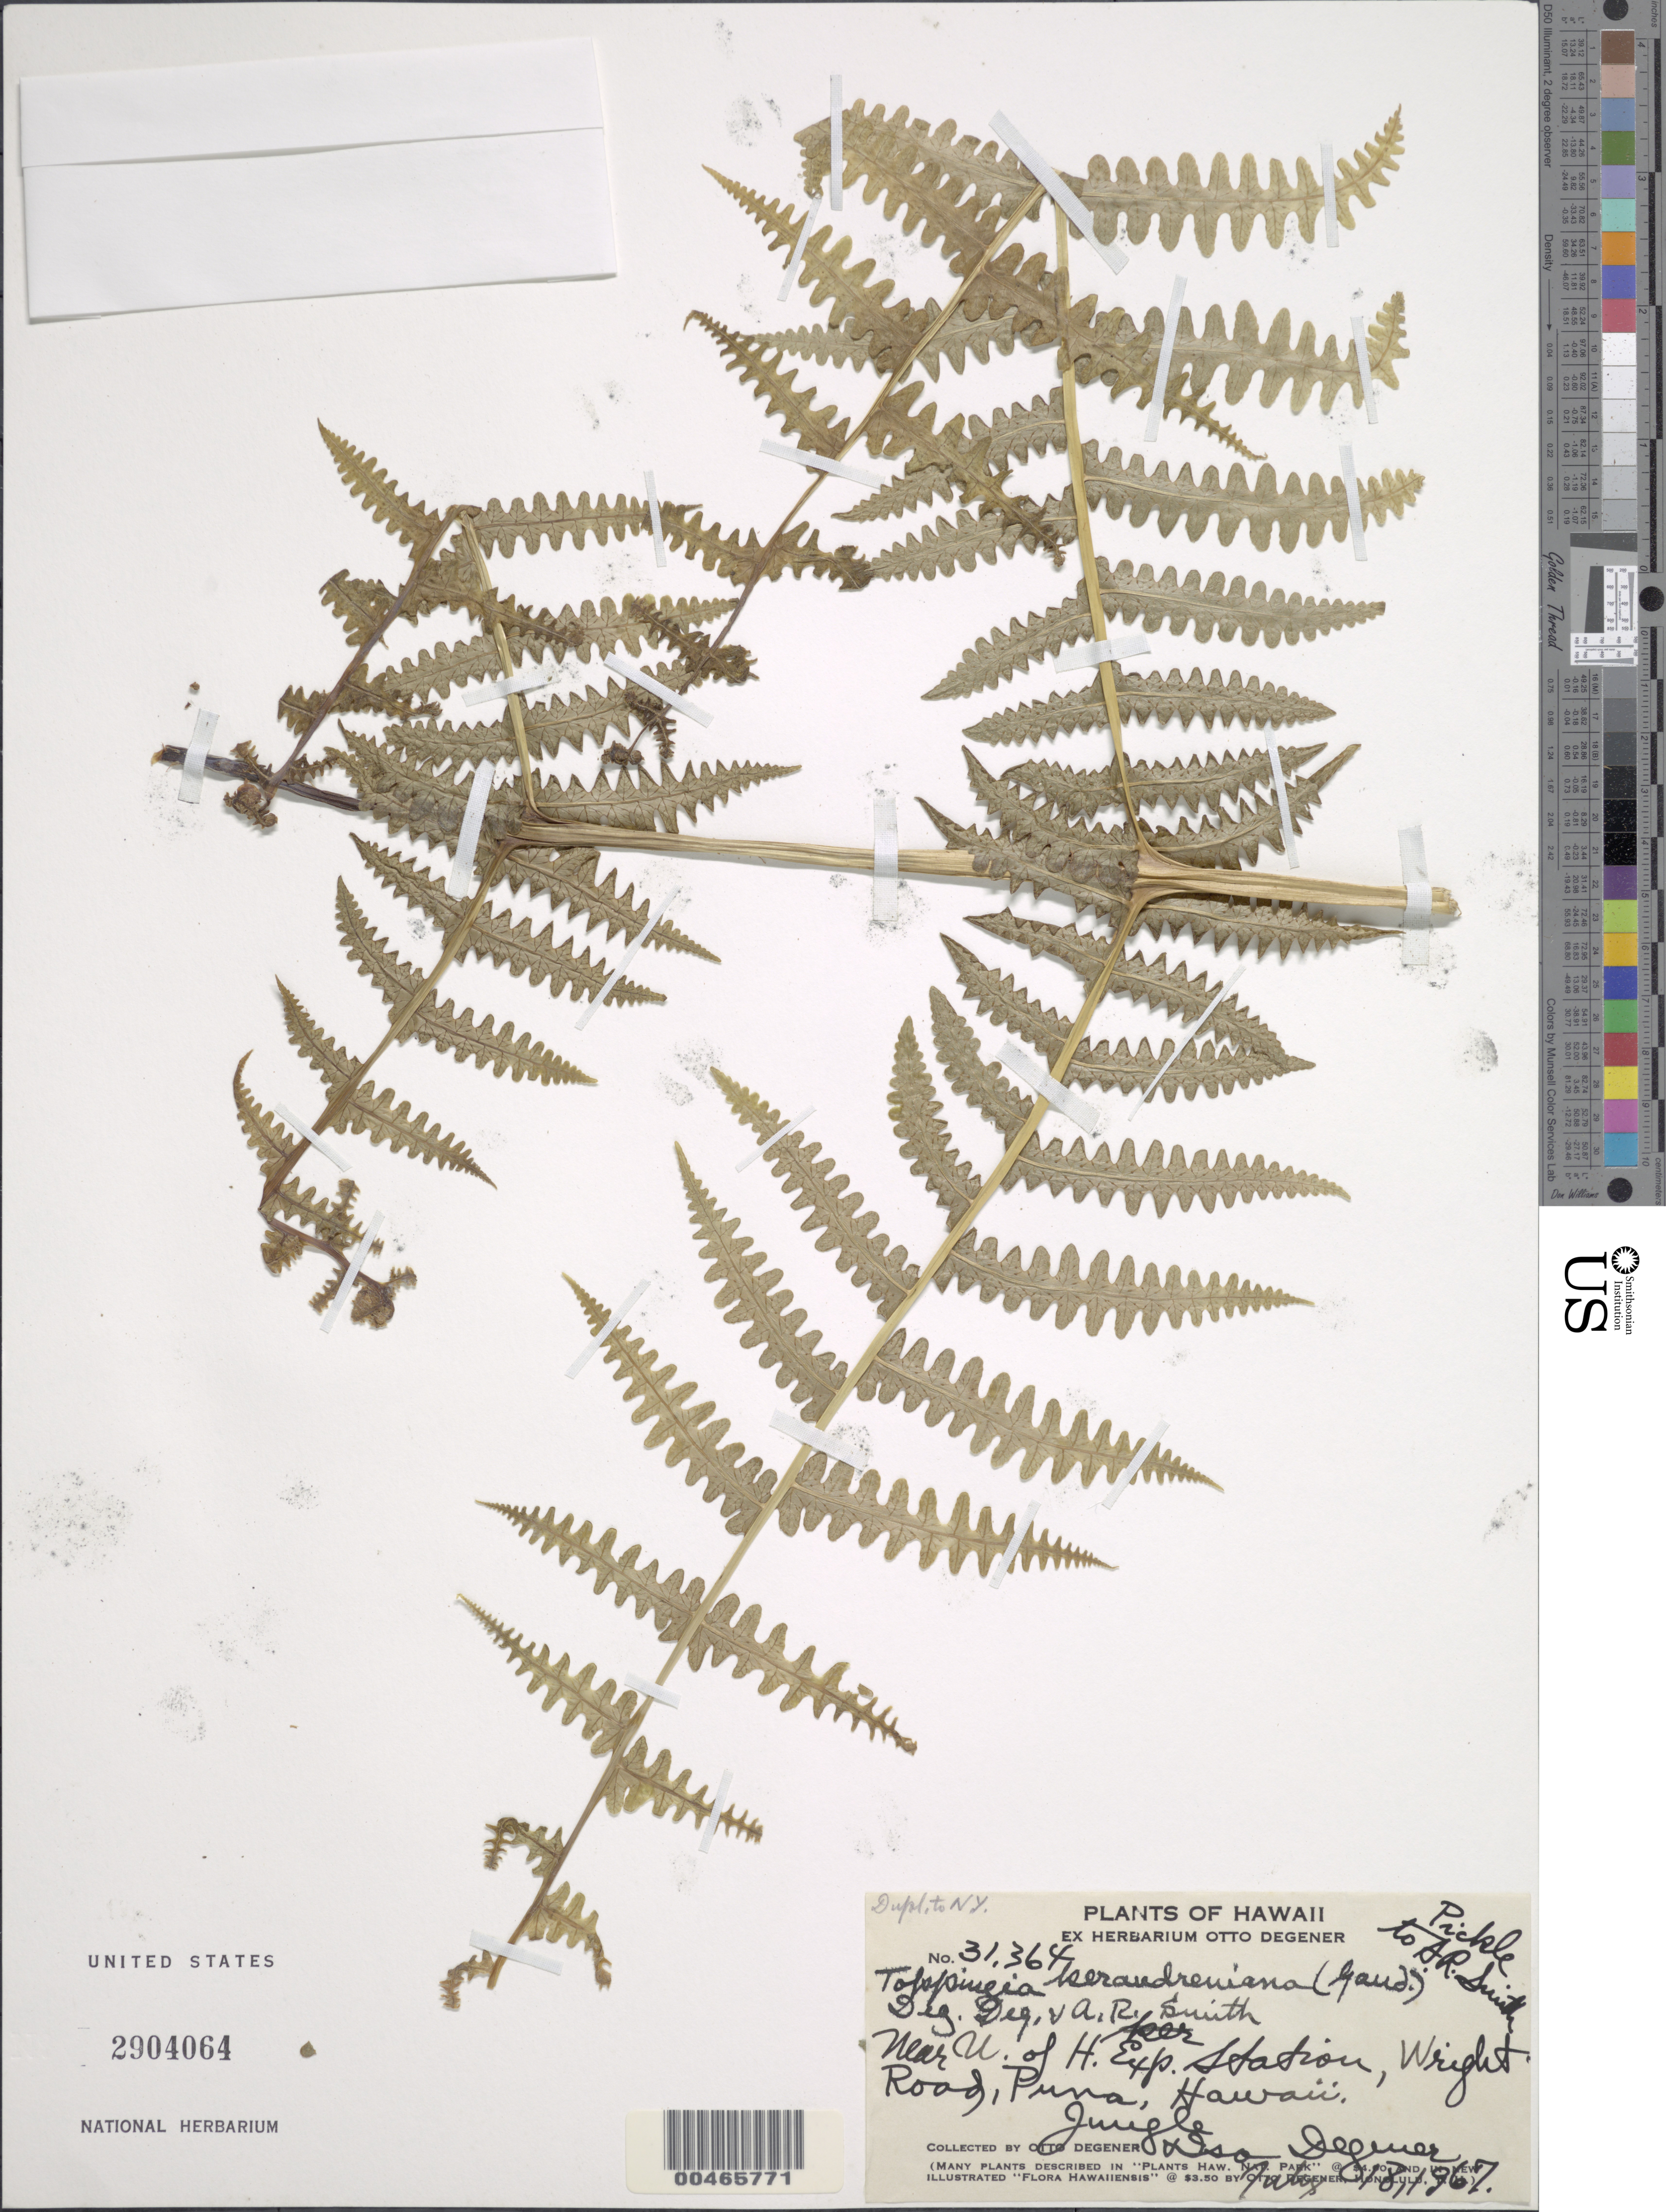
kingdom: Plantae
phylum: Tracheophyta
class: Polypodiopsida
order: Polypodiales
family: Thelypteridaceae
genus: Pseudophegopteris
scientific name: Pseudophegopteris keraudreniana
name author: (Gaudich.) Holttum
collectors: O. Degener & I. Degener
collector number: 31364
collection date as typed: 18 Jul 1967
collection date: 1967-07-18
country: United States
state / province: Hawaii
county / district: Hawaii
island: Hawaii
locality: Near U. of H. Exp. Station, Wright Road, Puna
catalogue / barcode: US 2904064